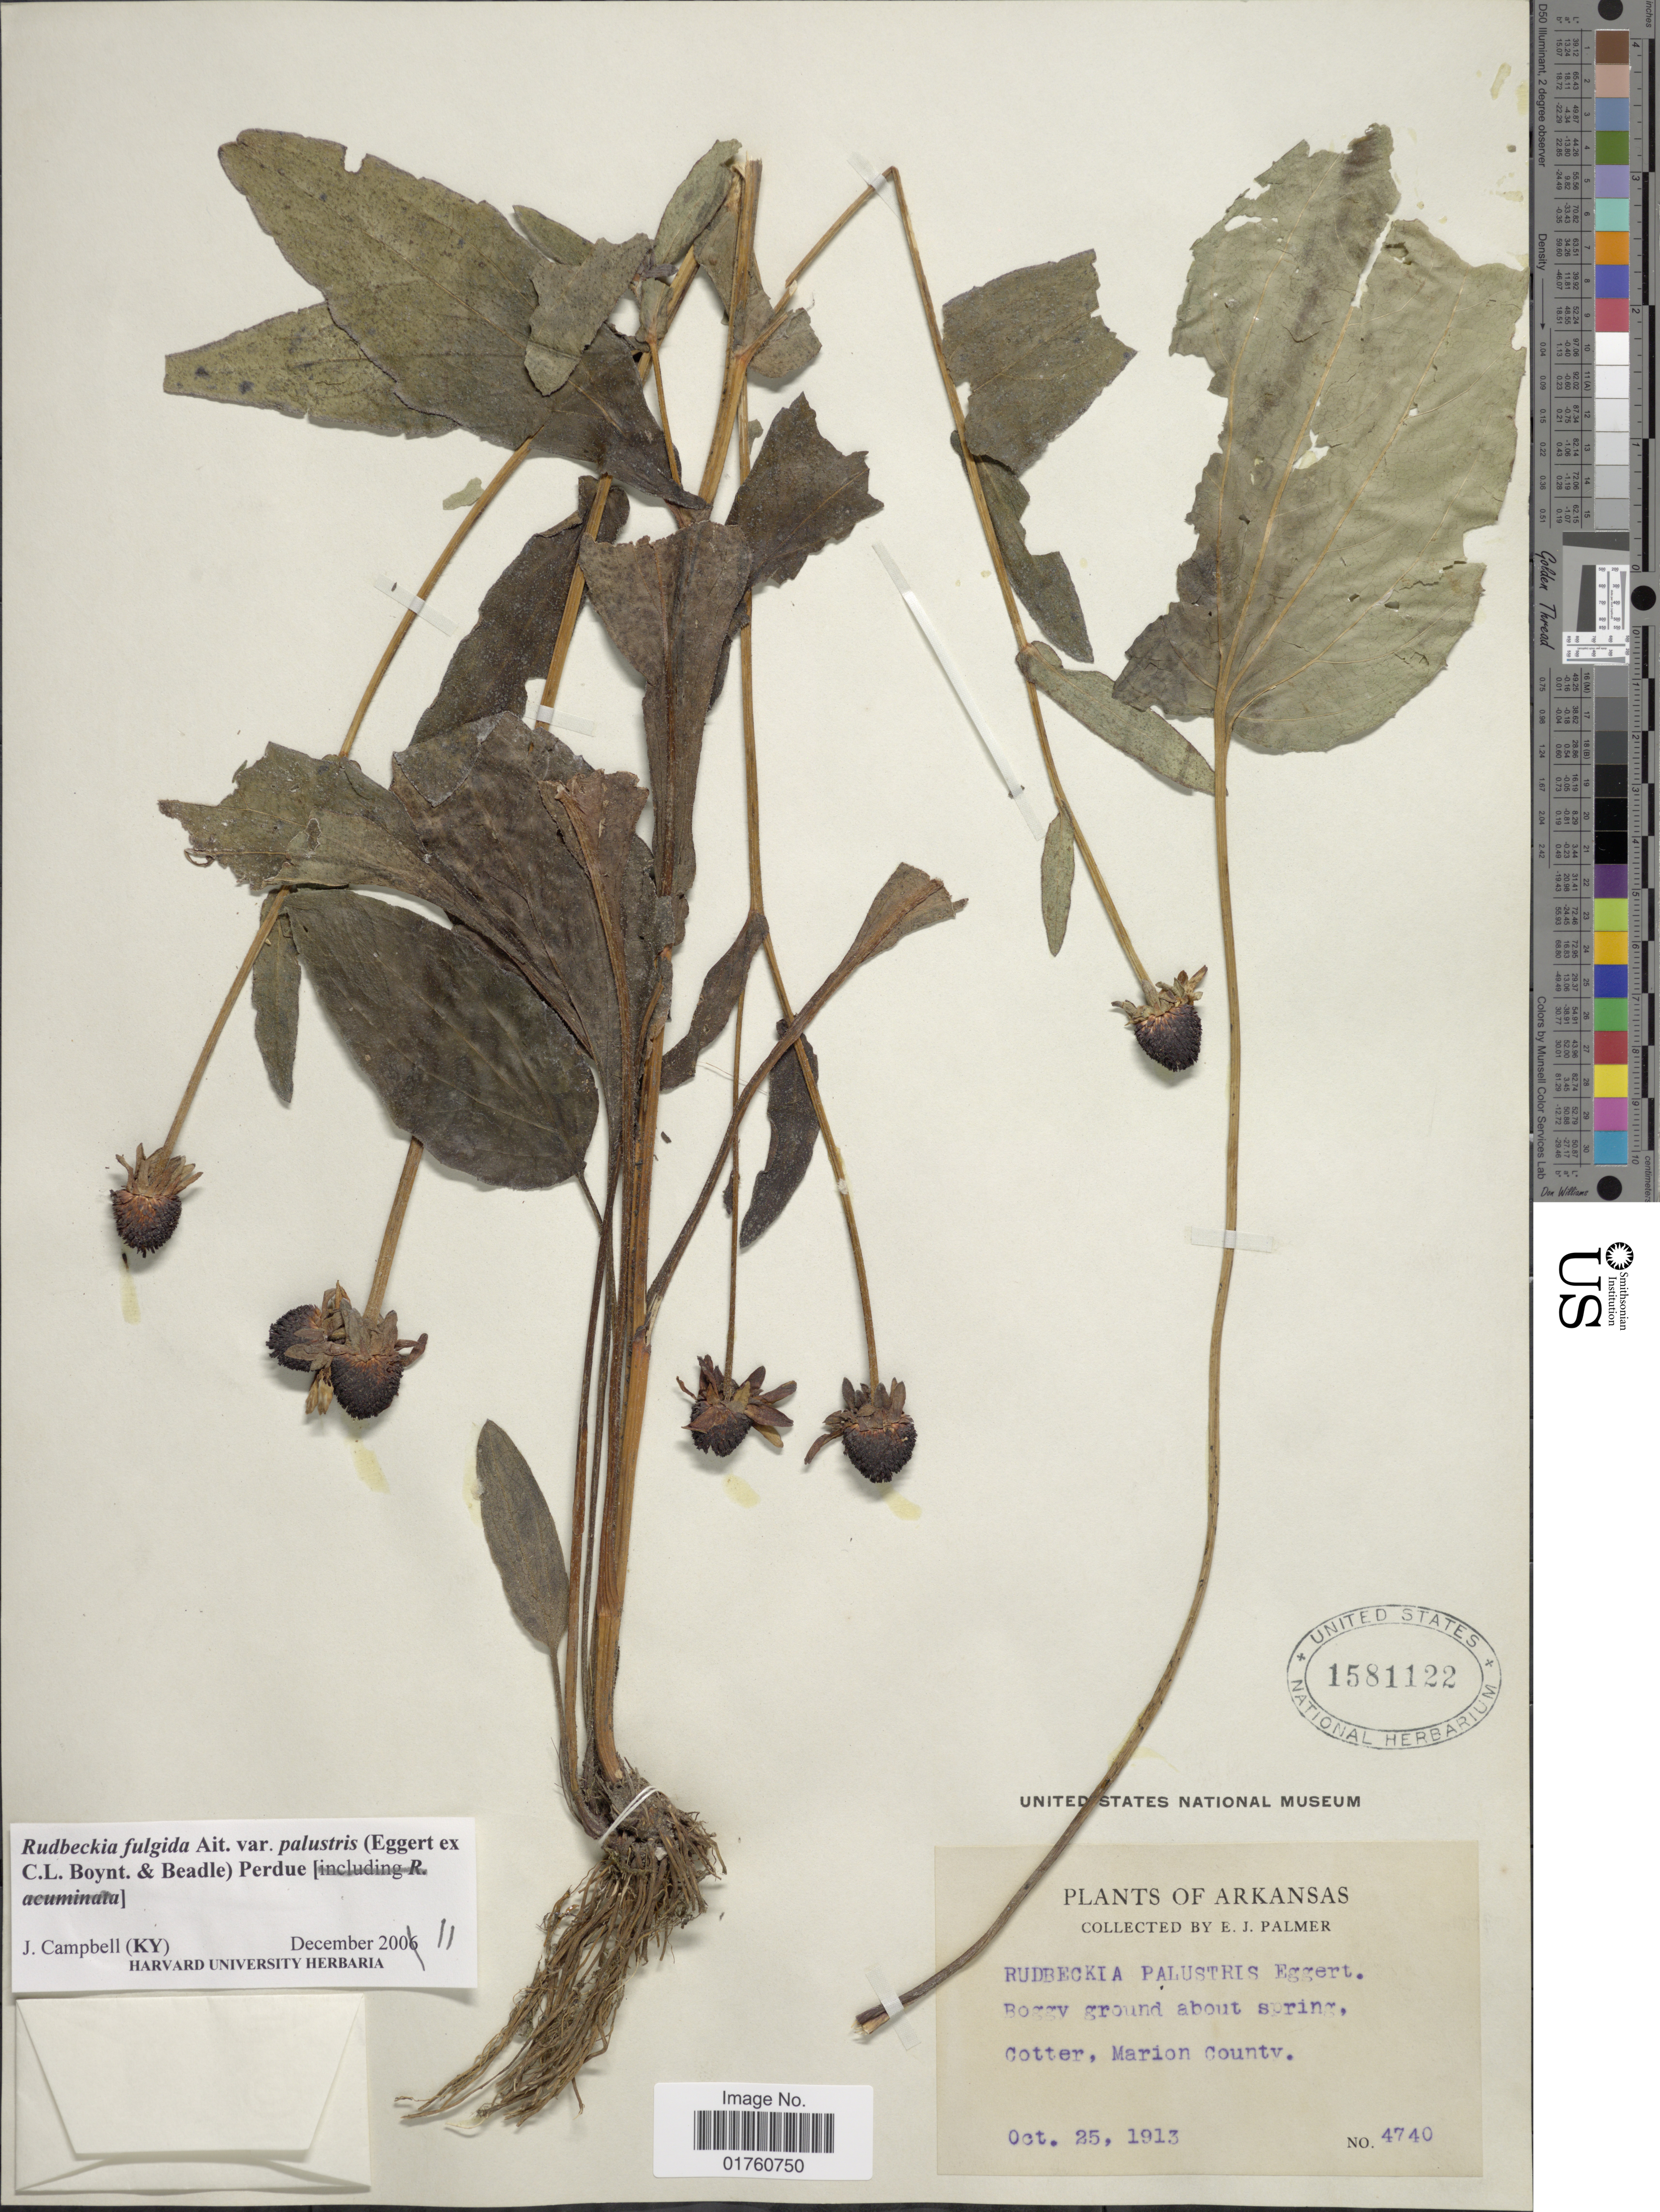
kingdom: Plantae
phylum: Tracheophyta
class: Magnoliopsida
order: Asterales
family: Asteraceae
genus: Rudbeckia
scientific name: Rudbeckia fulgida var. palustris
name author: (Eggert ex C.L. Boynton & Beadle) Perdue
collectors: E. J. Palmer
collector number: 4740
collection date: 1913-10-25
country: United States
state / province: Arkansas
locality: Boggy ground about spring, Cotter, Marion County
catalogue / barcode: US 1581122